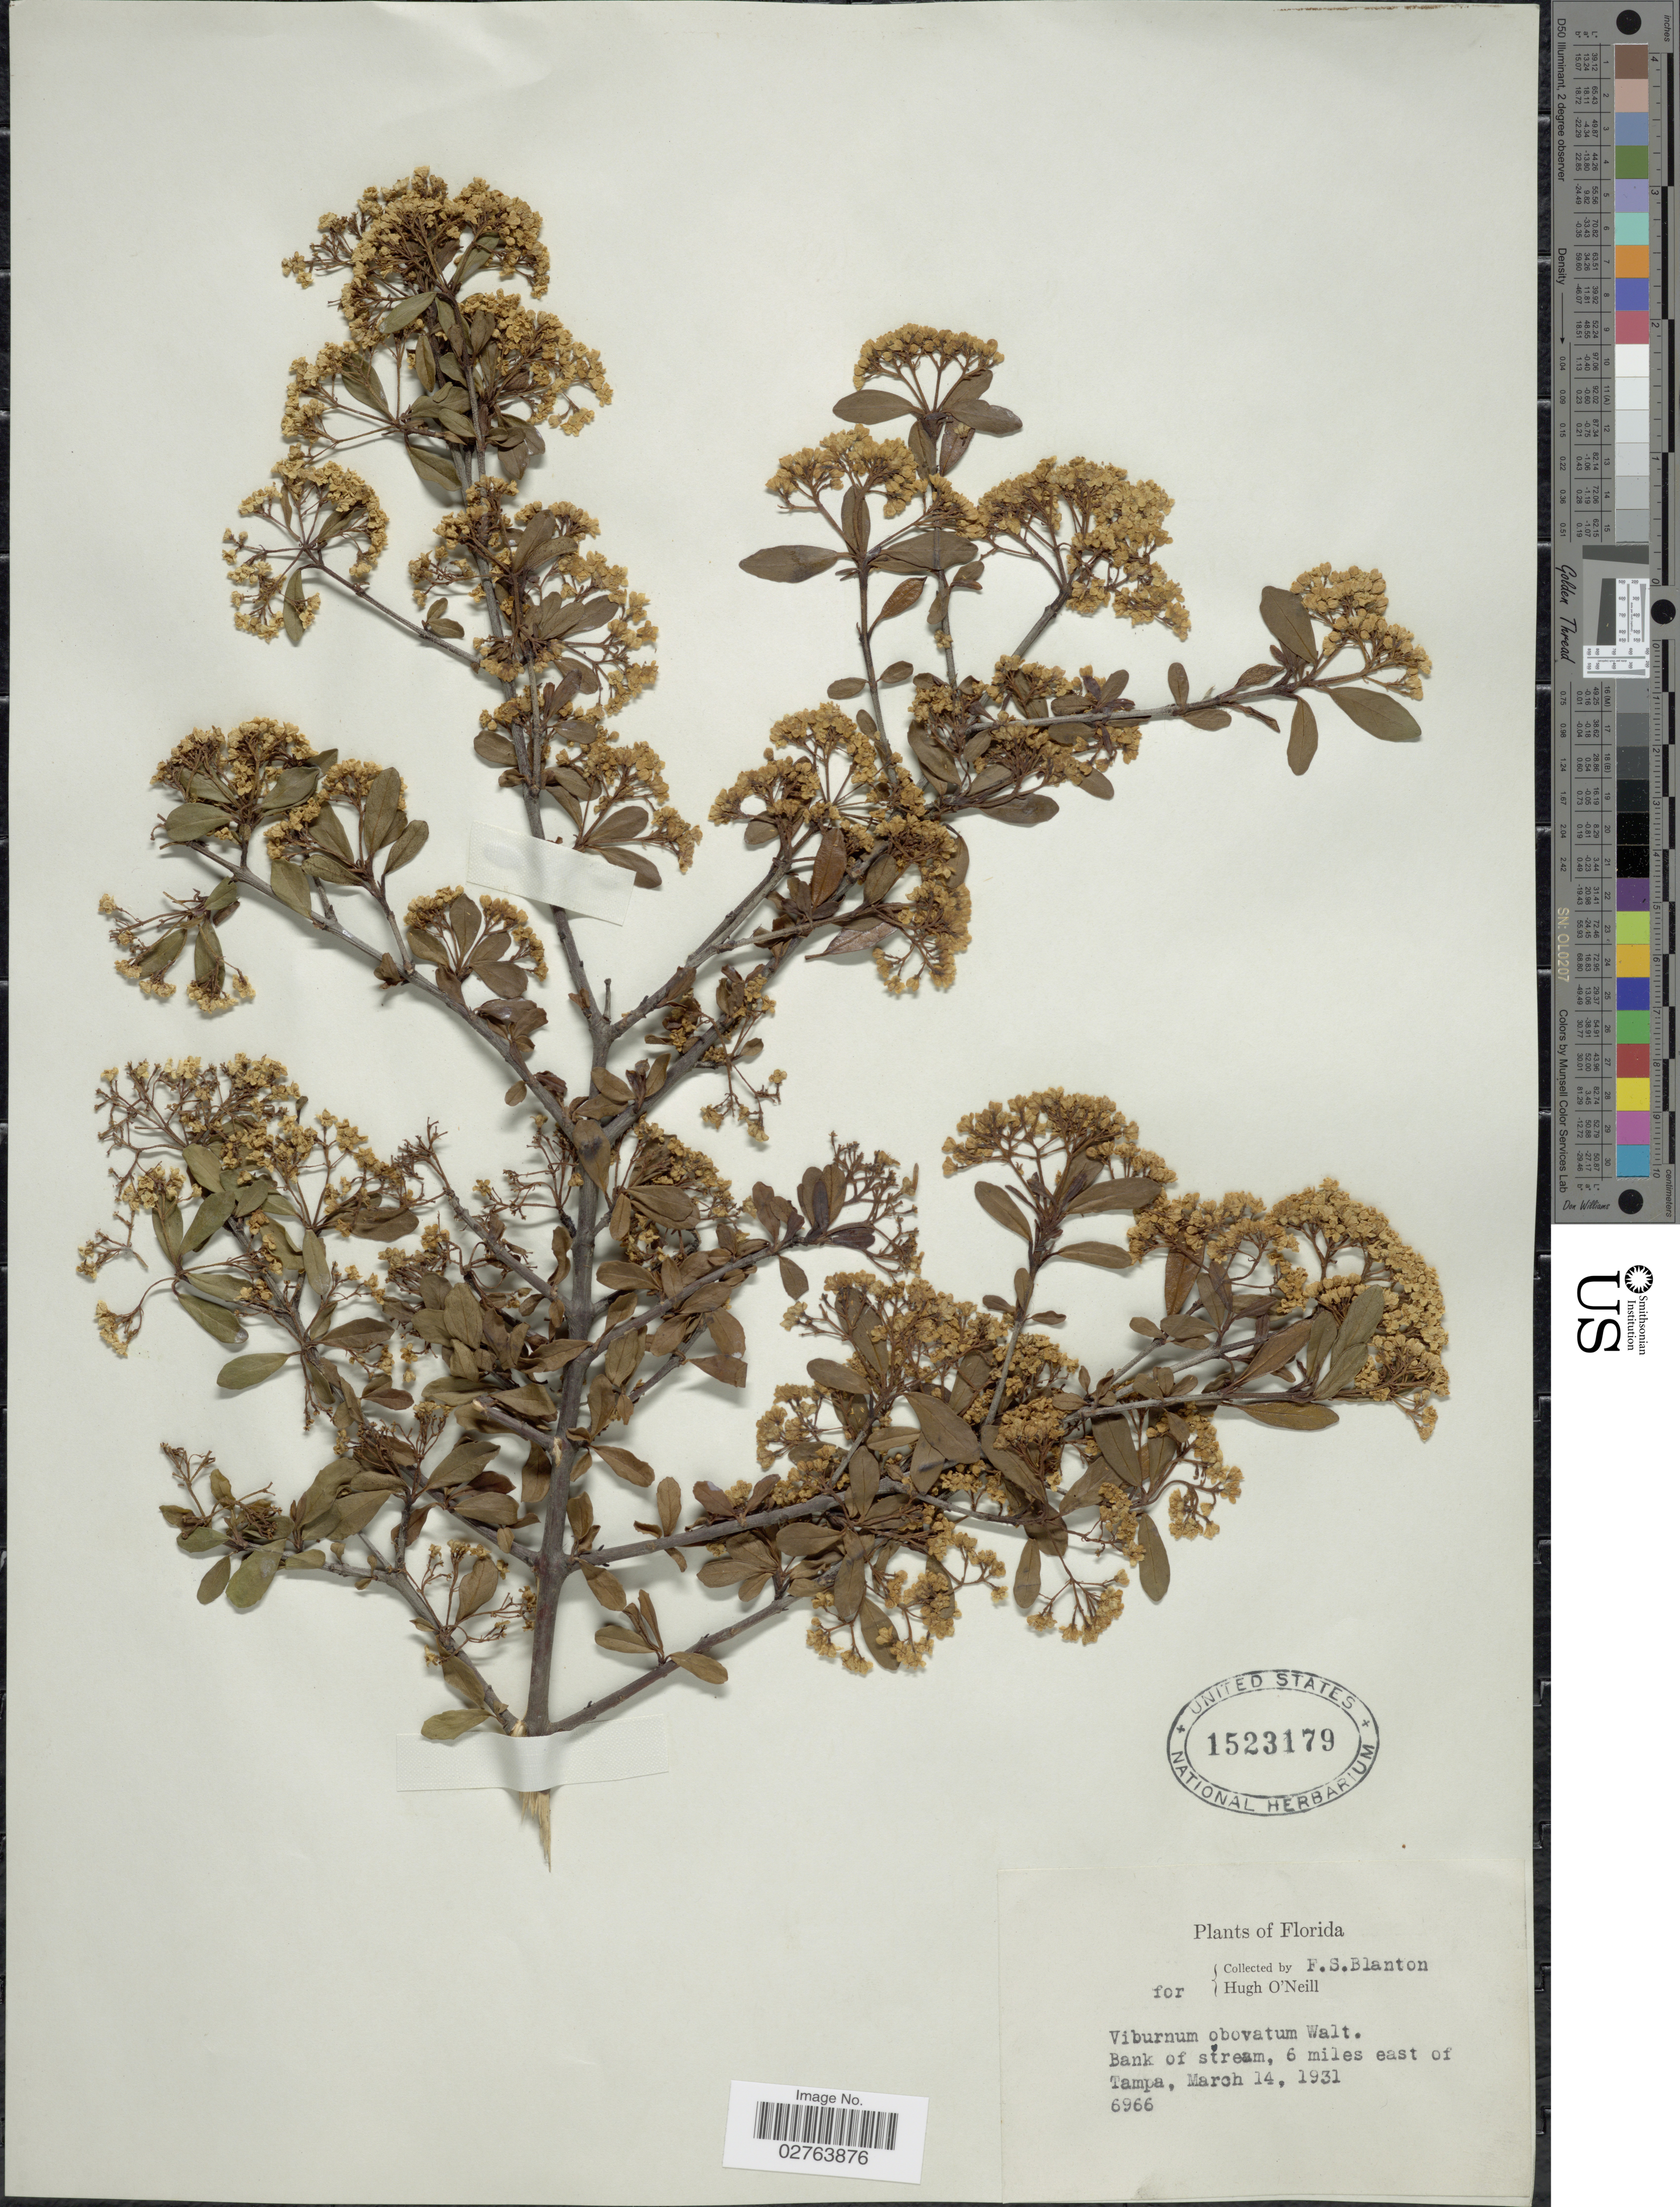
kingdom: Plantae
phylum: Tracheophyta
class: Magnoliopsida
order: Dipsacales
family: Viburnaceae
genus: Viburnum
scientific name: Viburnum obovatum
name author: Walter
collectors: F. S. Blanton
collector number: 6966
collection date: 1931-03-14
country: United States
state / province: Florida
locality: Bank of stream, 6 miles east of Tampa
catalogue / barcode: US 1523179